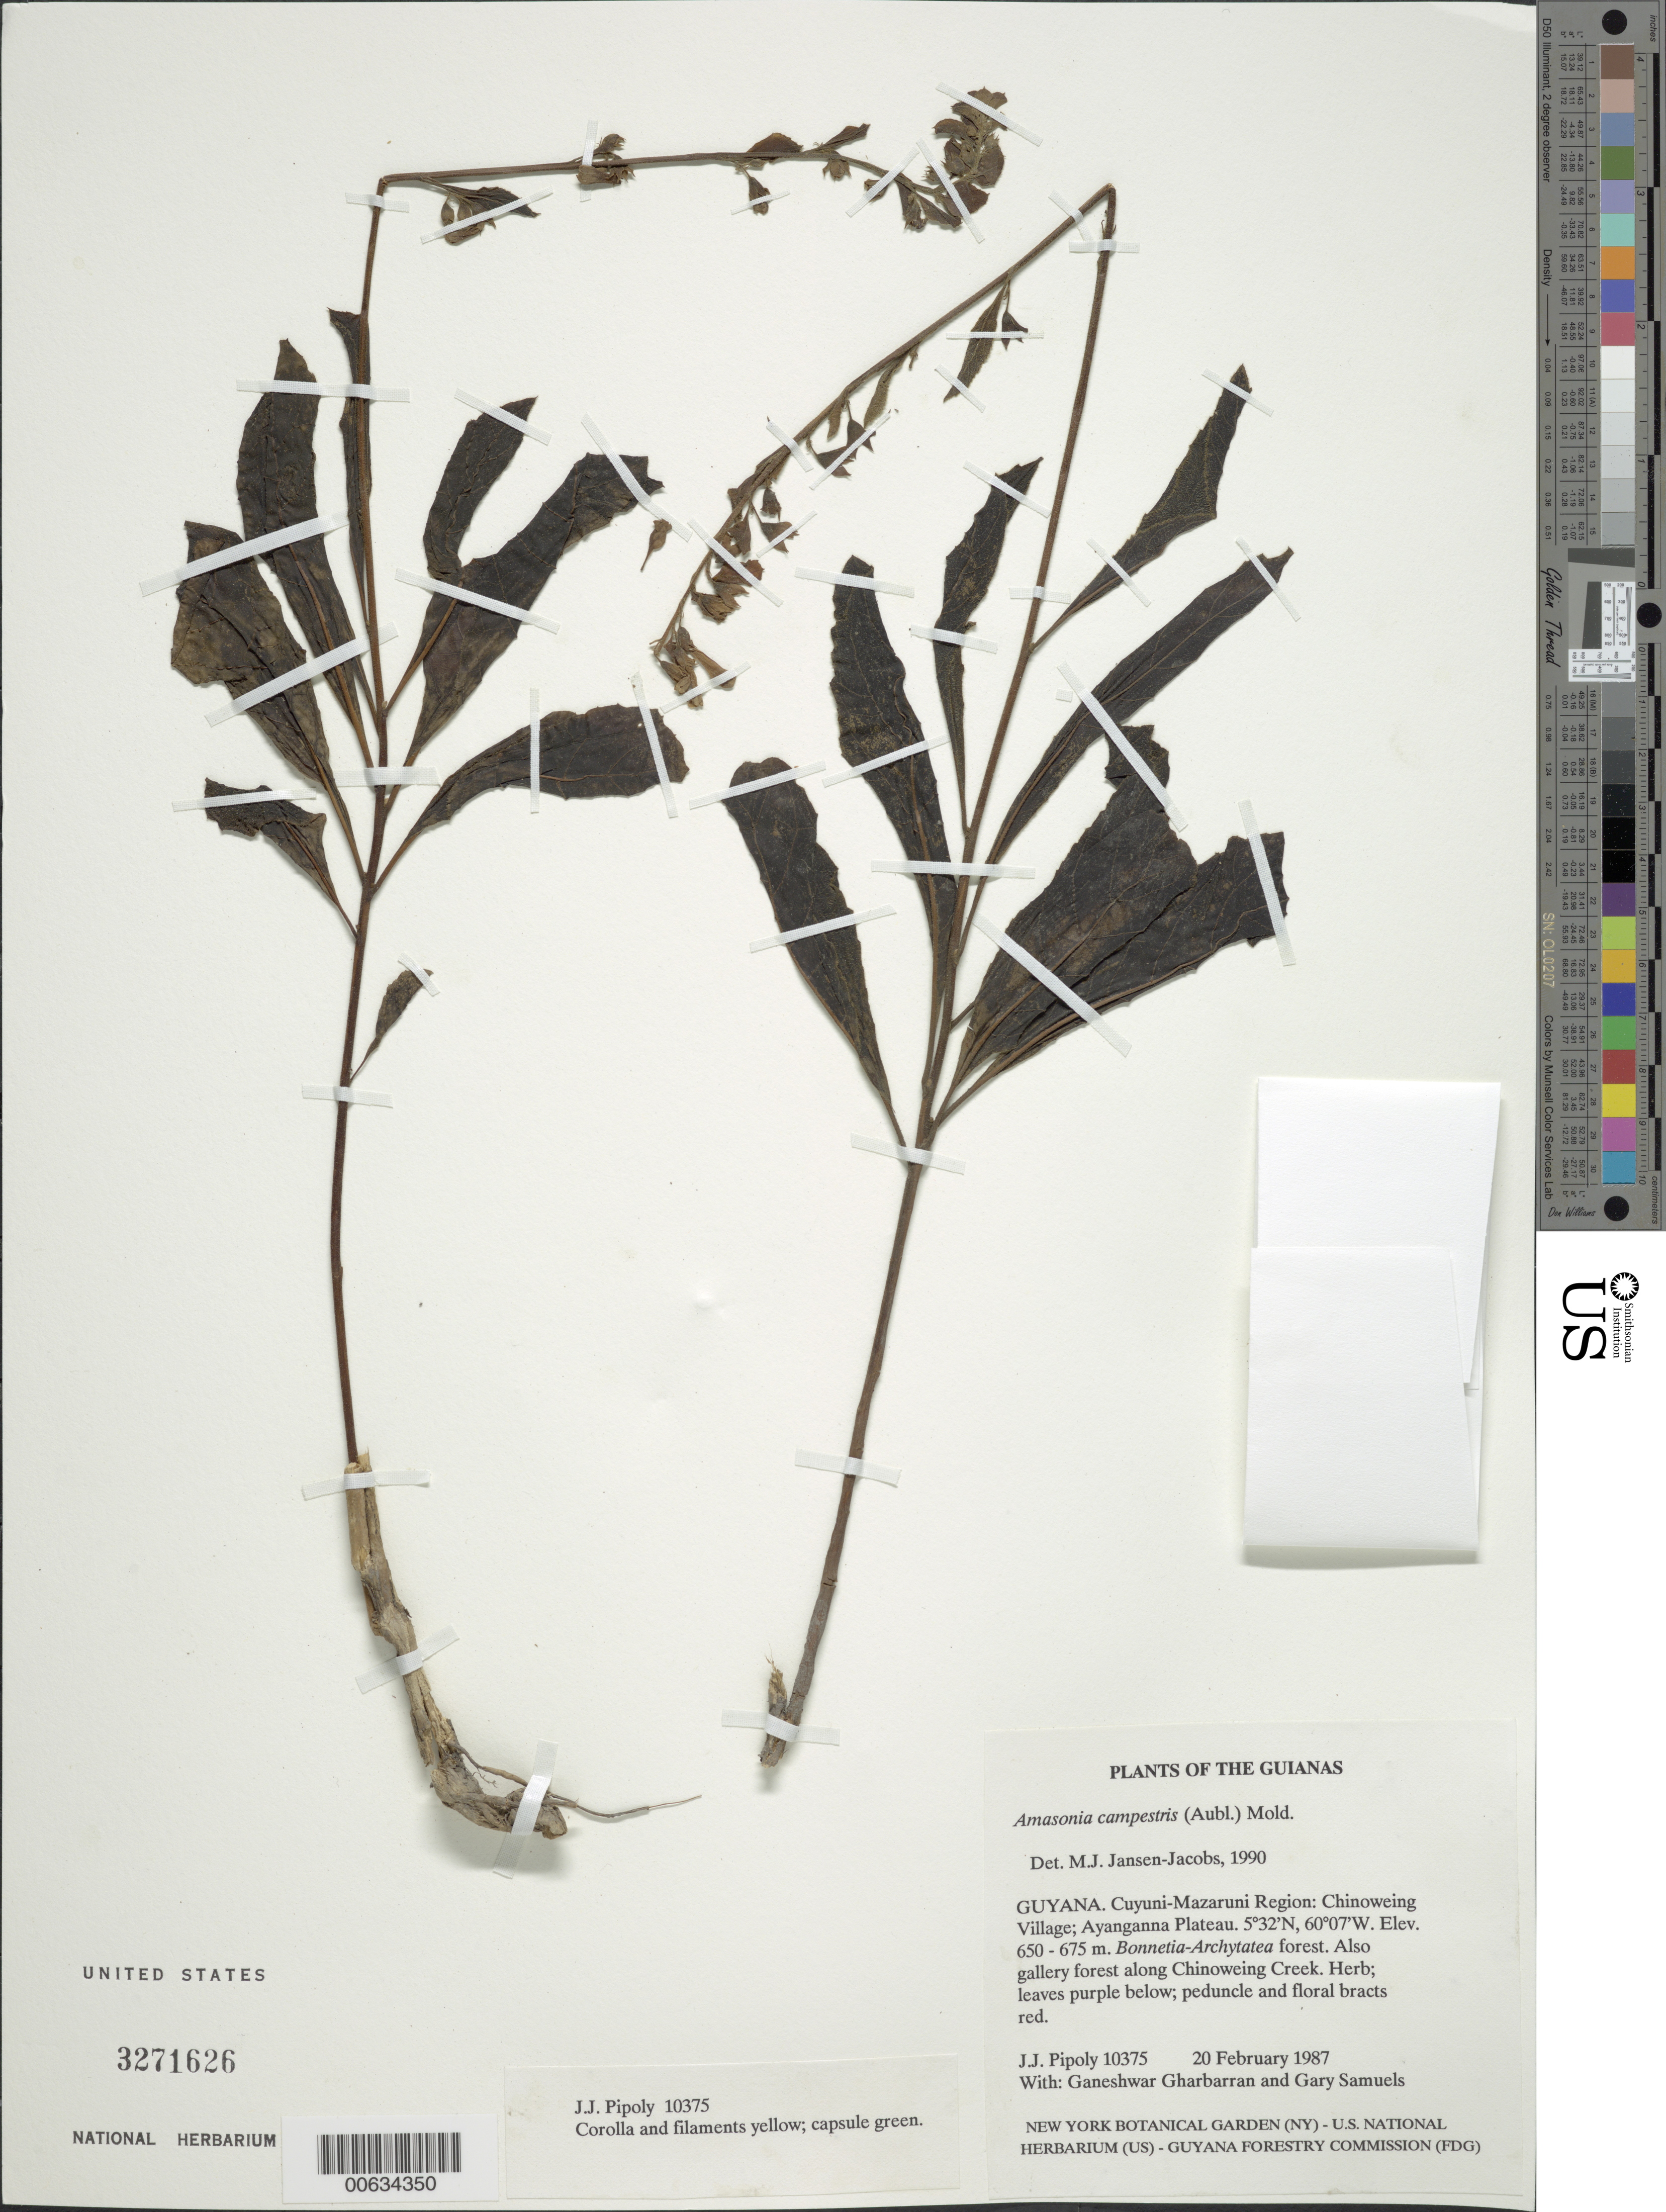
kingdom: Plantae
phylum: Tracheophyta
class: Magnoliopsida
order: Lamiales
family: Lamiaceae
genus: Amasonia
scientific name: Amasonia campestris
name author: (Aubl.) Moldenke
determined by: Jansen-Jacobs, M. J., (U), Nationaal Herbarium Nederland, Utrecht University branch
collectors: J. J. Pipoly, G. Gharbarran & G. Samuels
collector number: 10375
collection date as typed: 20 February 1987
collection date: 1987-02-20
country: Guyana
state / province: Cuyuni-Mazaruni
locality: Chinoweing Village; Ayanganna Plateau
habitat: Bonnetia-Archytaea forest. Also gallery forest along Chinoweing Creek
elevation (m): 650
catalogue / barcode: US 3271626